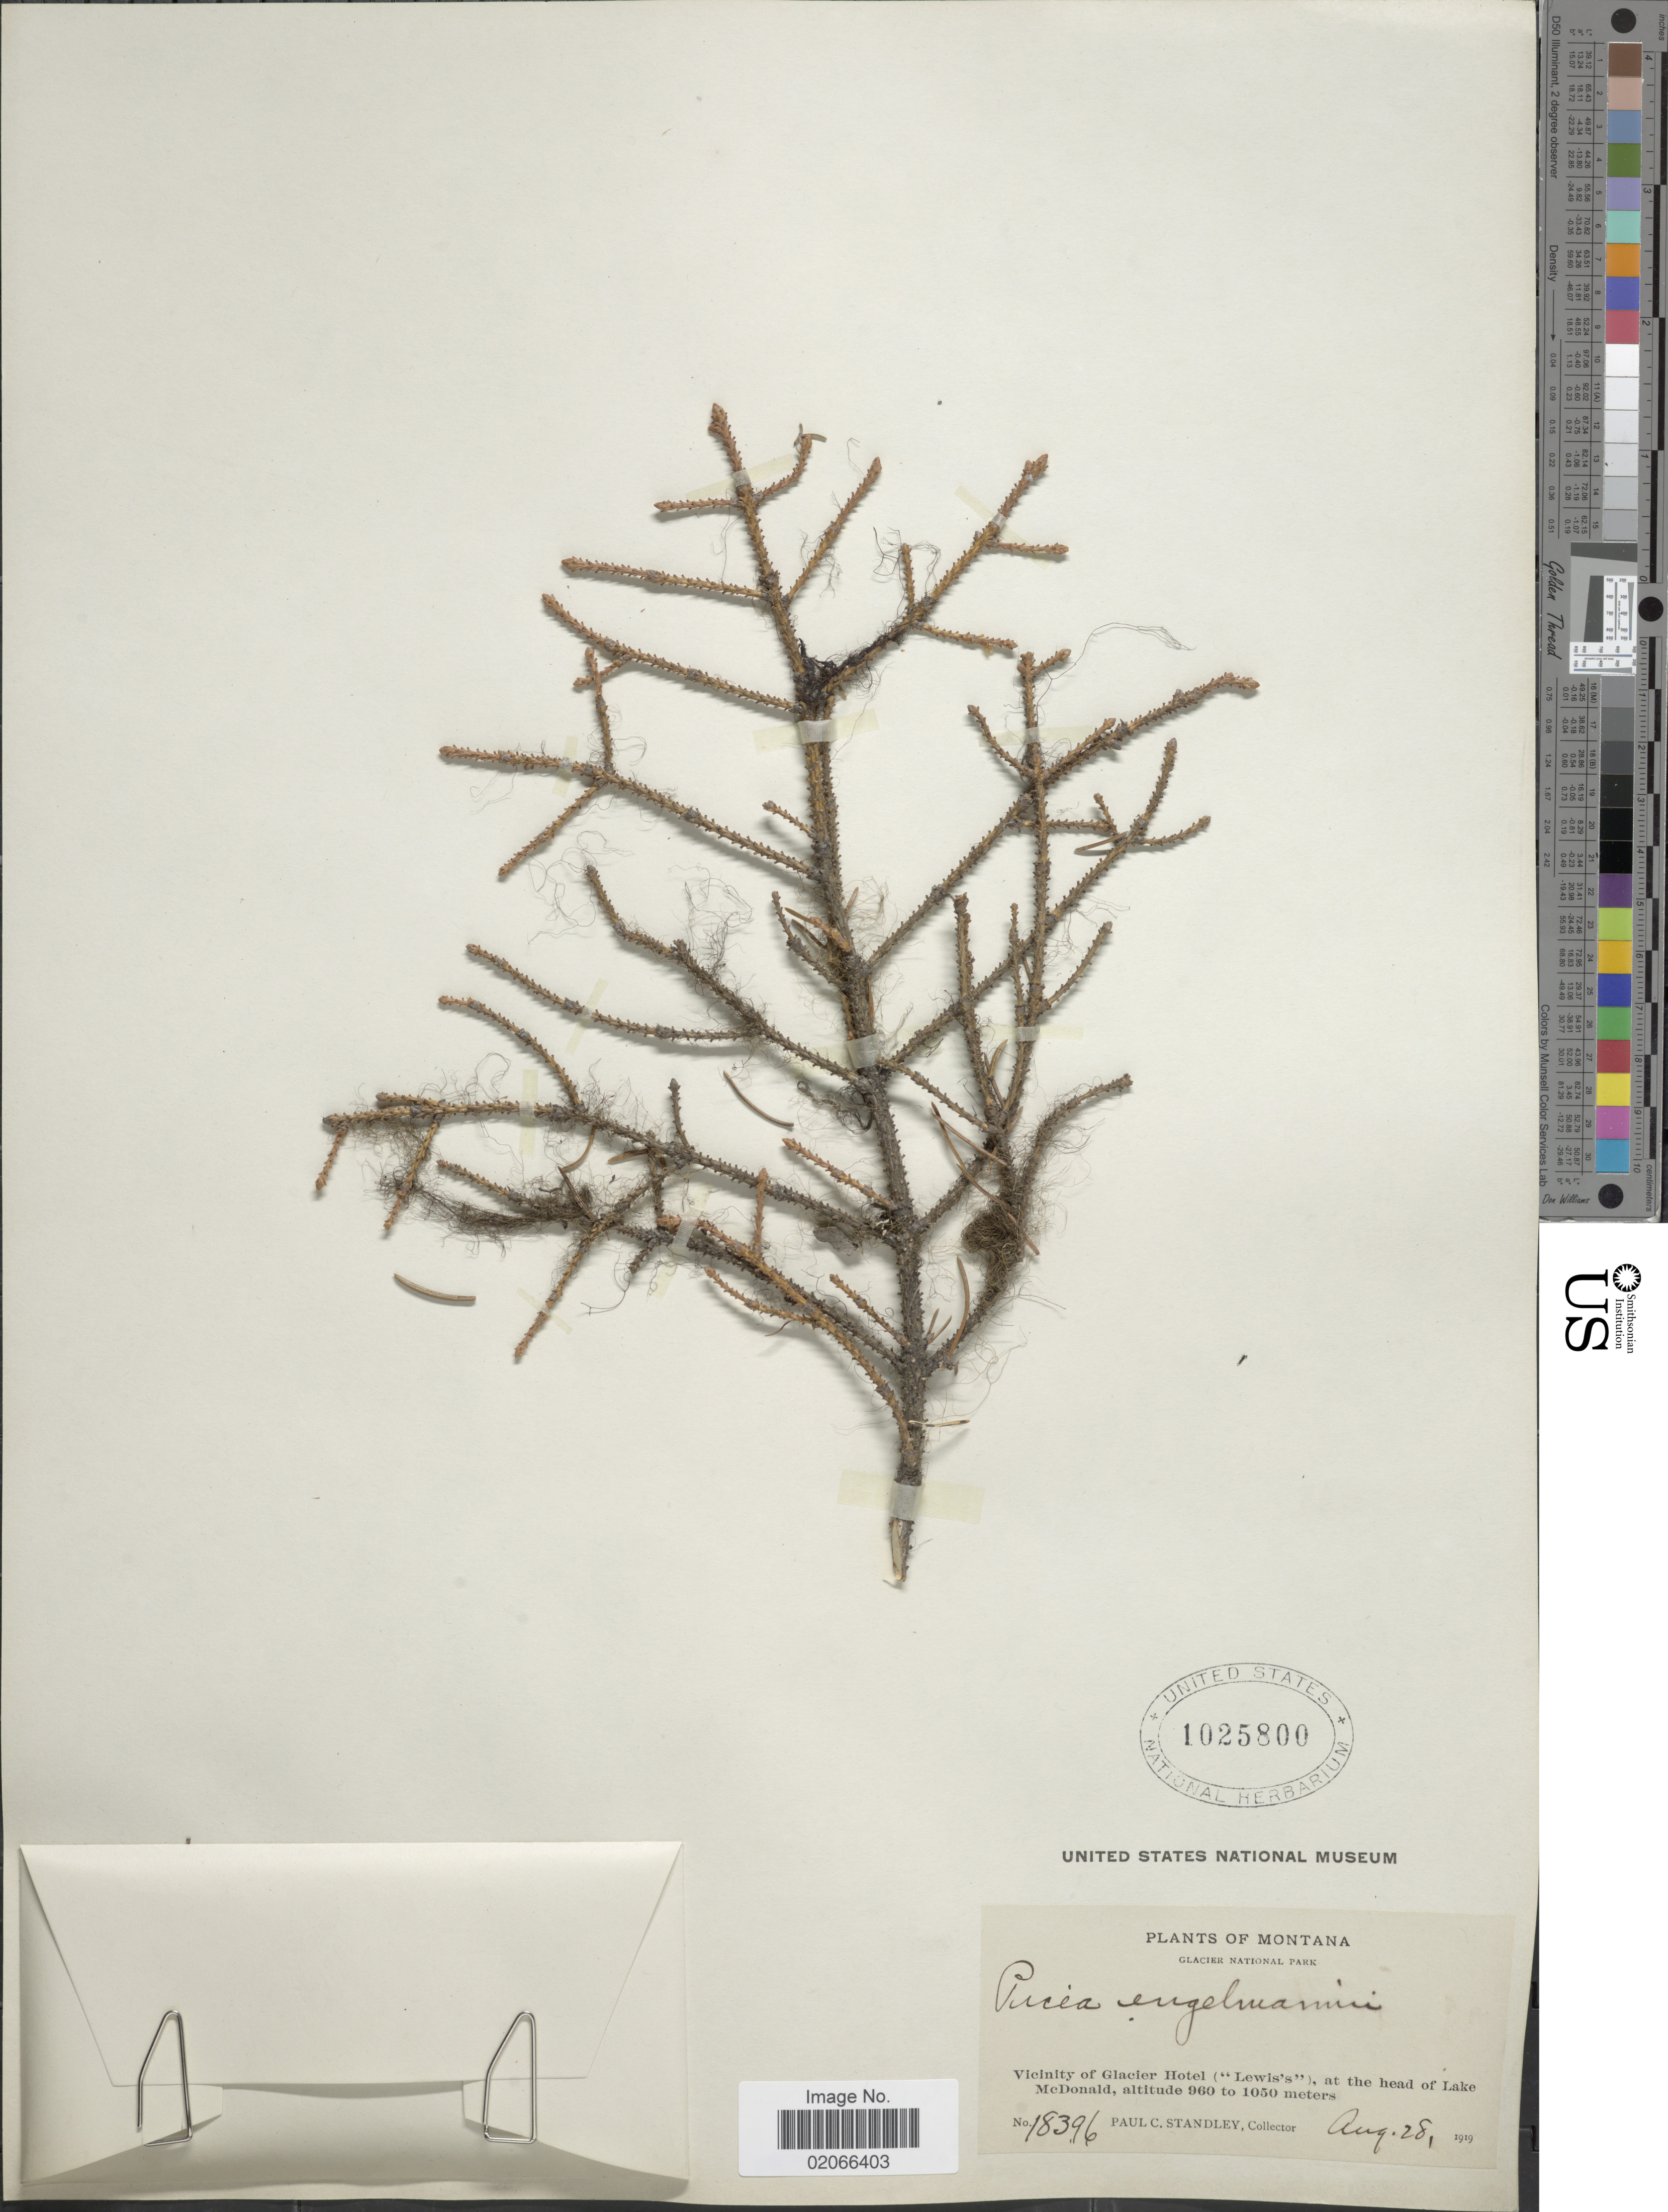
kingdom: Plantae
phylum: Tracheophyta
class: Pinopsida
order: Pinales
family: Pinaceae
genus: Picea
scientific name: Picea engelmannii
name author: Parry ex Engelm.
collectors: P. C. Standley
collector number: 18396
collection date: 1919-08-28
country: United States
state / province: Montana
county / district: Flathead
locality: Glacier National Park, vicinity of Glacier Hotel (Lewi's), at the head of Lake McDonald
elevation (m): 960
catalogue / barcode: US 1025800